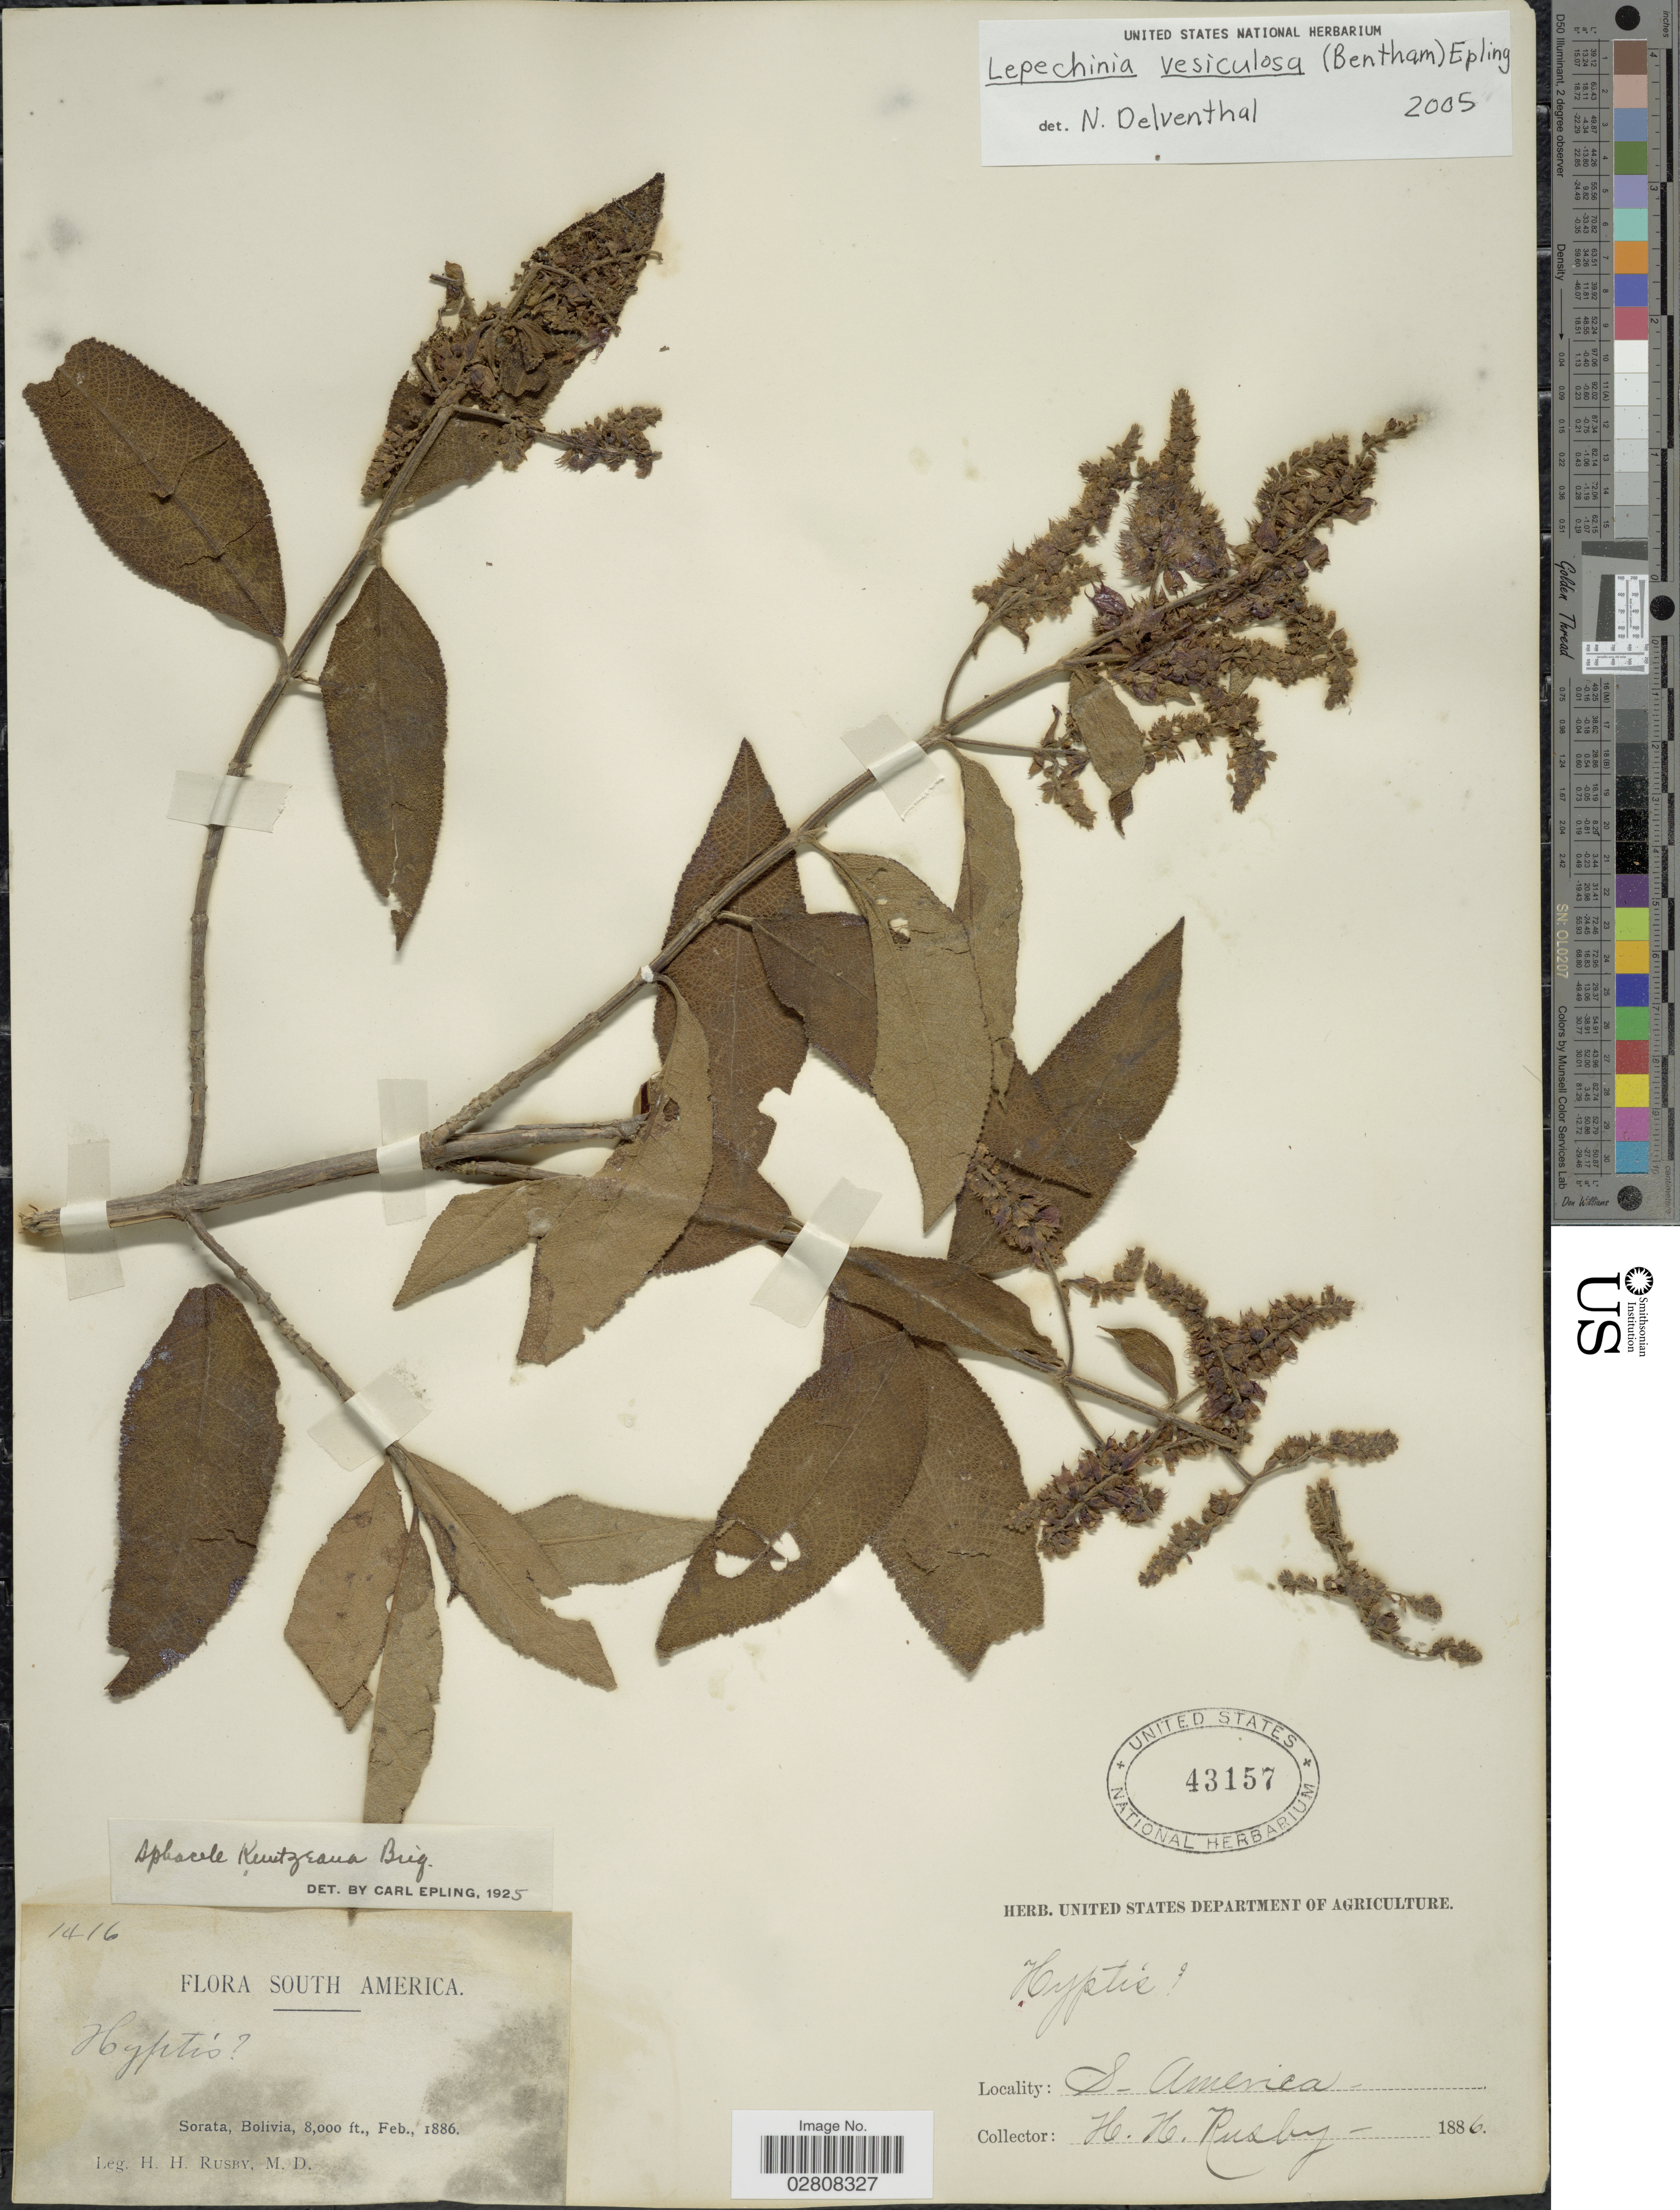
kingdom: Plantae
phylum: Tracheophyta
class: Magnoliopsida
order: Lamiales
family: Lamiaceae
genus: Lepechinia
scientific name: Lepechinia vesiculosa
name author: (Benth.) Epling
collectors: H. H. Rusby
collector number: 1416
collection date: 1886-02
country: Bolivia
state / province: La Páz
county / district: Larecaja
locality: Sorata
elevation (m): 2438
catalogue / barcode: US 43157